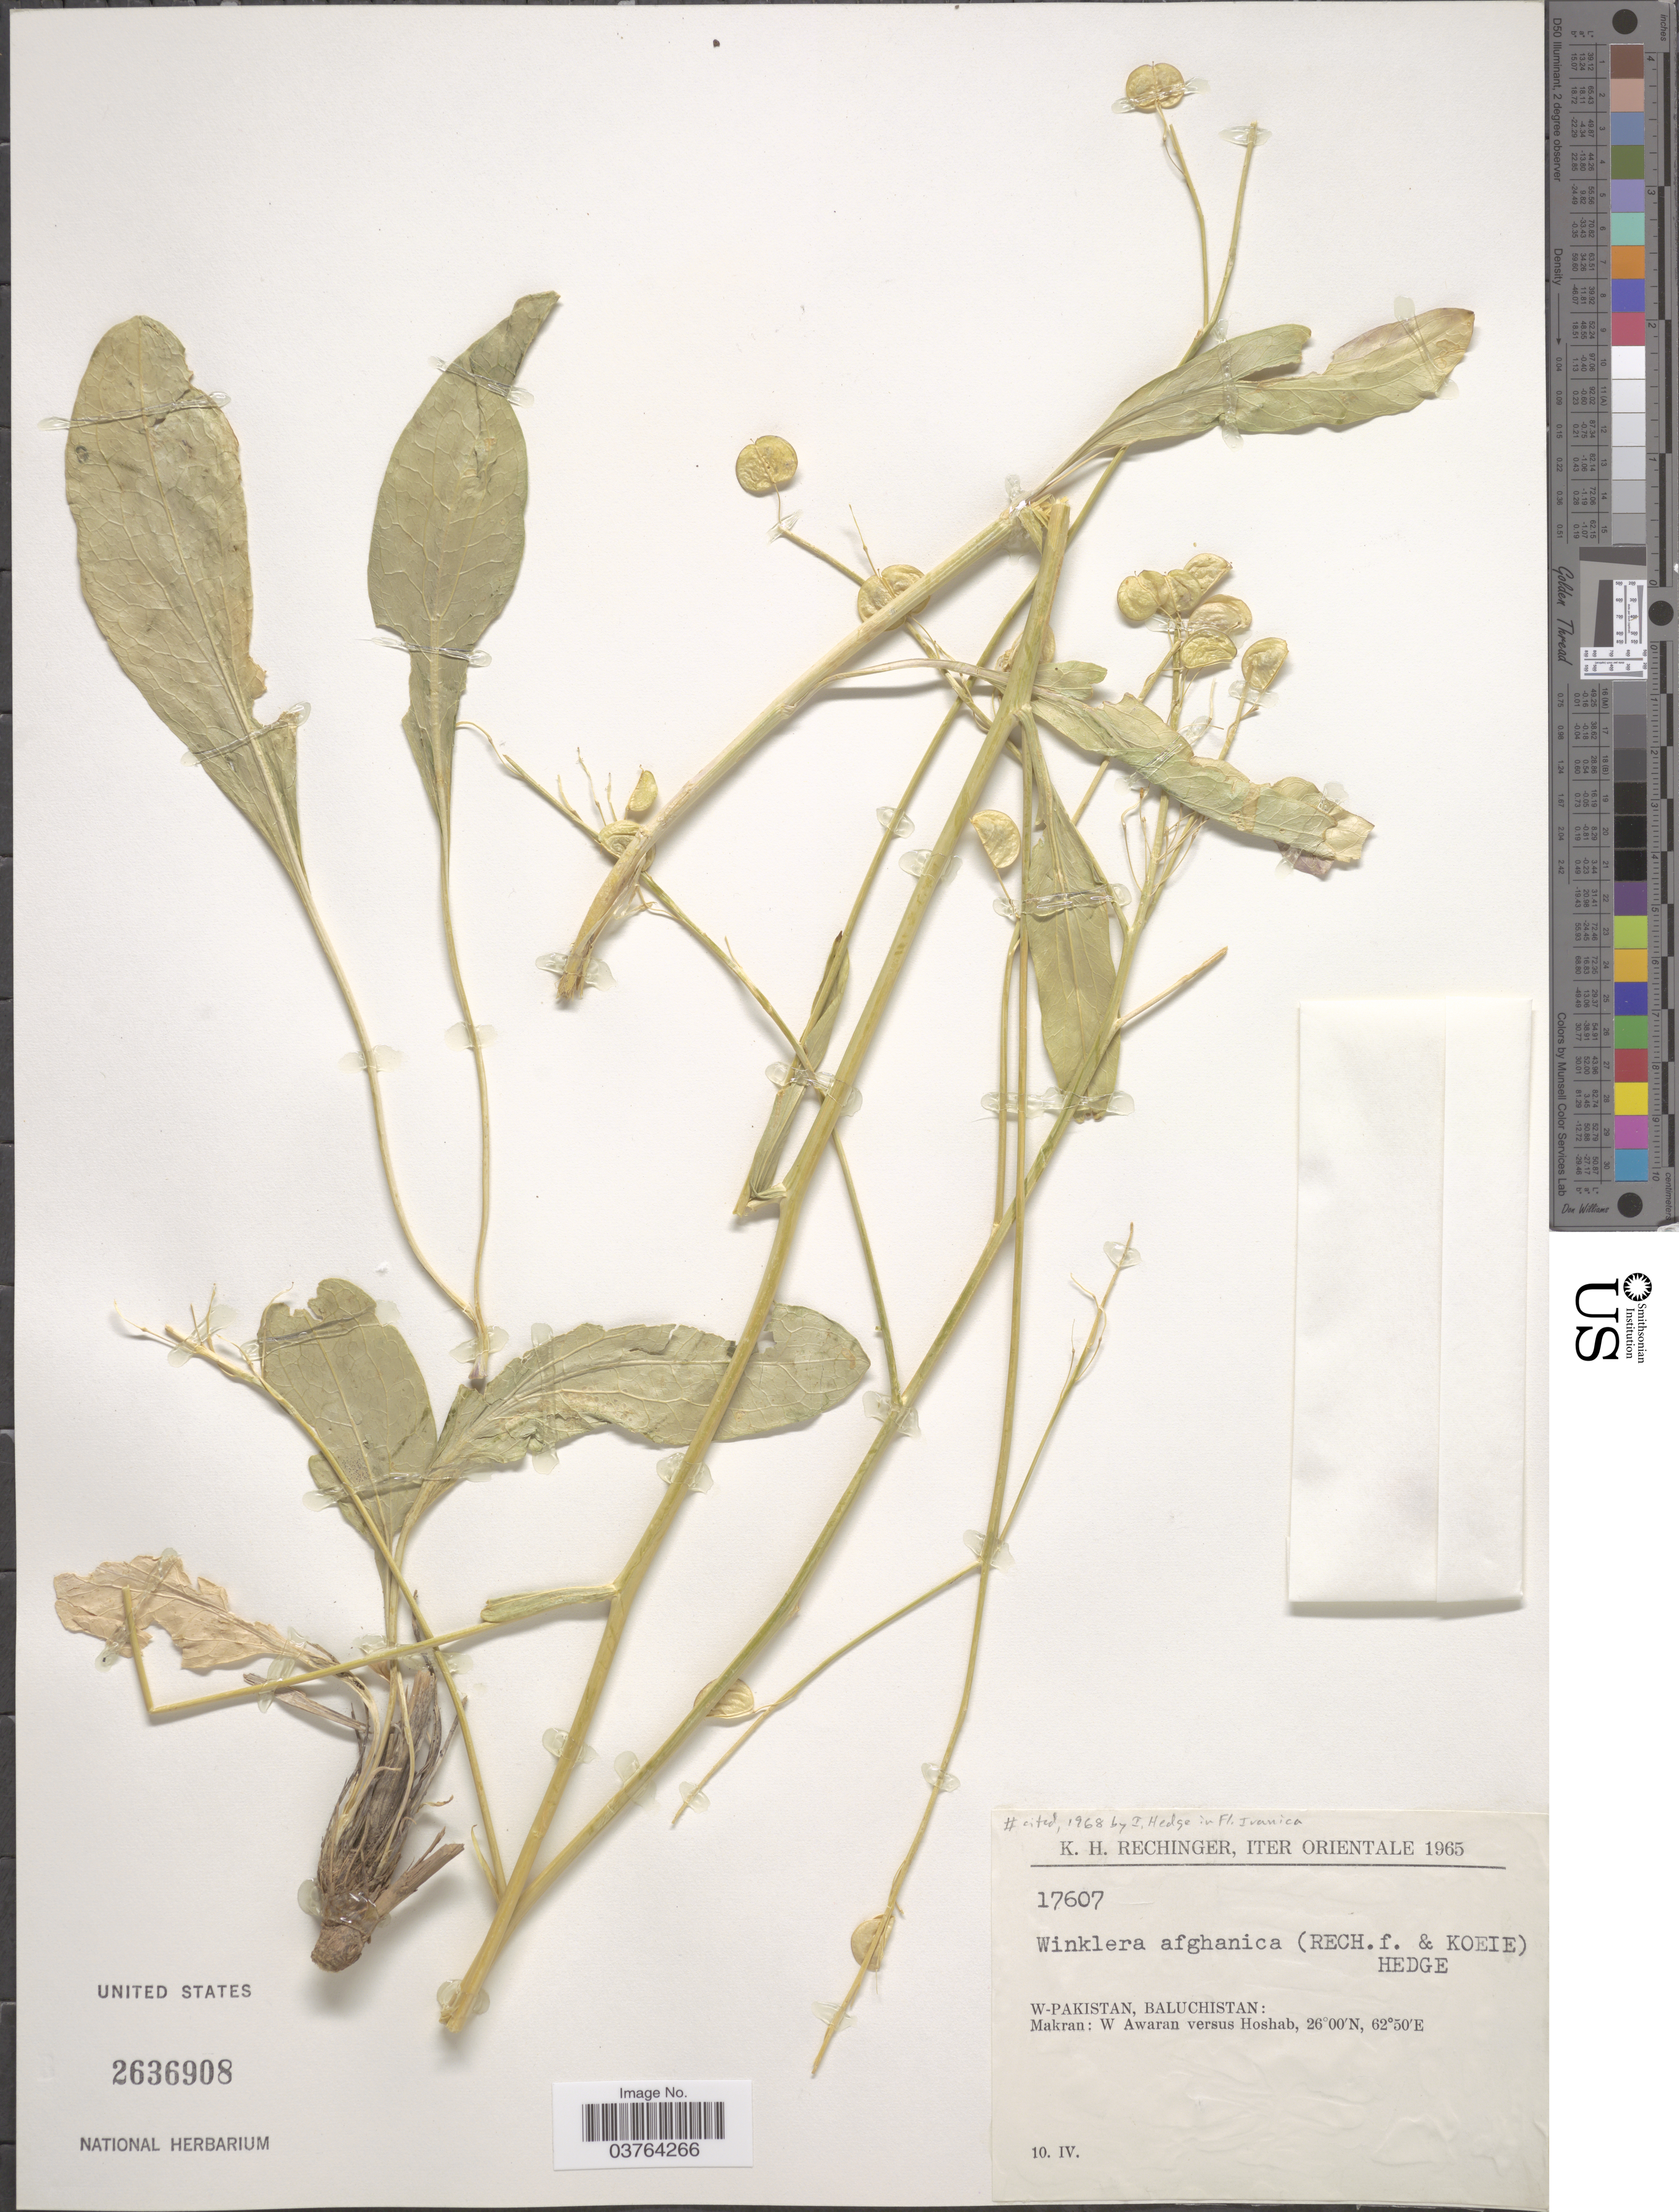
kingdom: Plantae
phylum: Tracheophyta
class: Magnoliopsida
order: Brassicales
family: Brassicaceae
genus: Lepidium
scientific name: Lepidium afghanicum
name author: (Rech. f. & Köie) Al-Shehbaz & Mumm.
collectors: K. H. Rechinger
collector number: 17607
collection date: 1965-04-10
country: Pakistan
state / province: Balochistan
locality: Iter Orientale. W-Pakistan, Baluchistan: Makran: W Awaran versus Hoshab.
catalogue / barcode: US 2636908